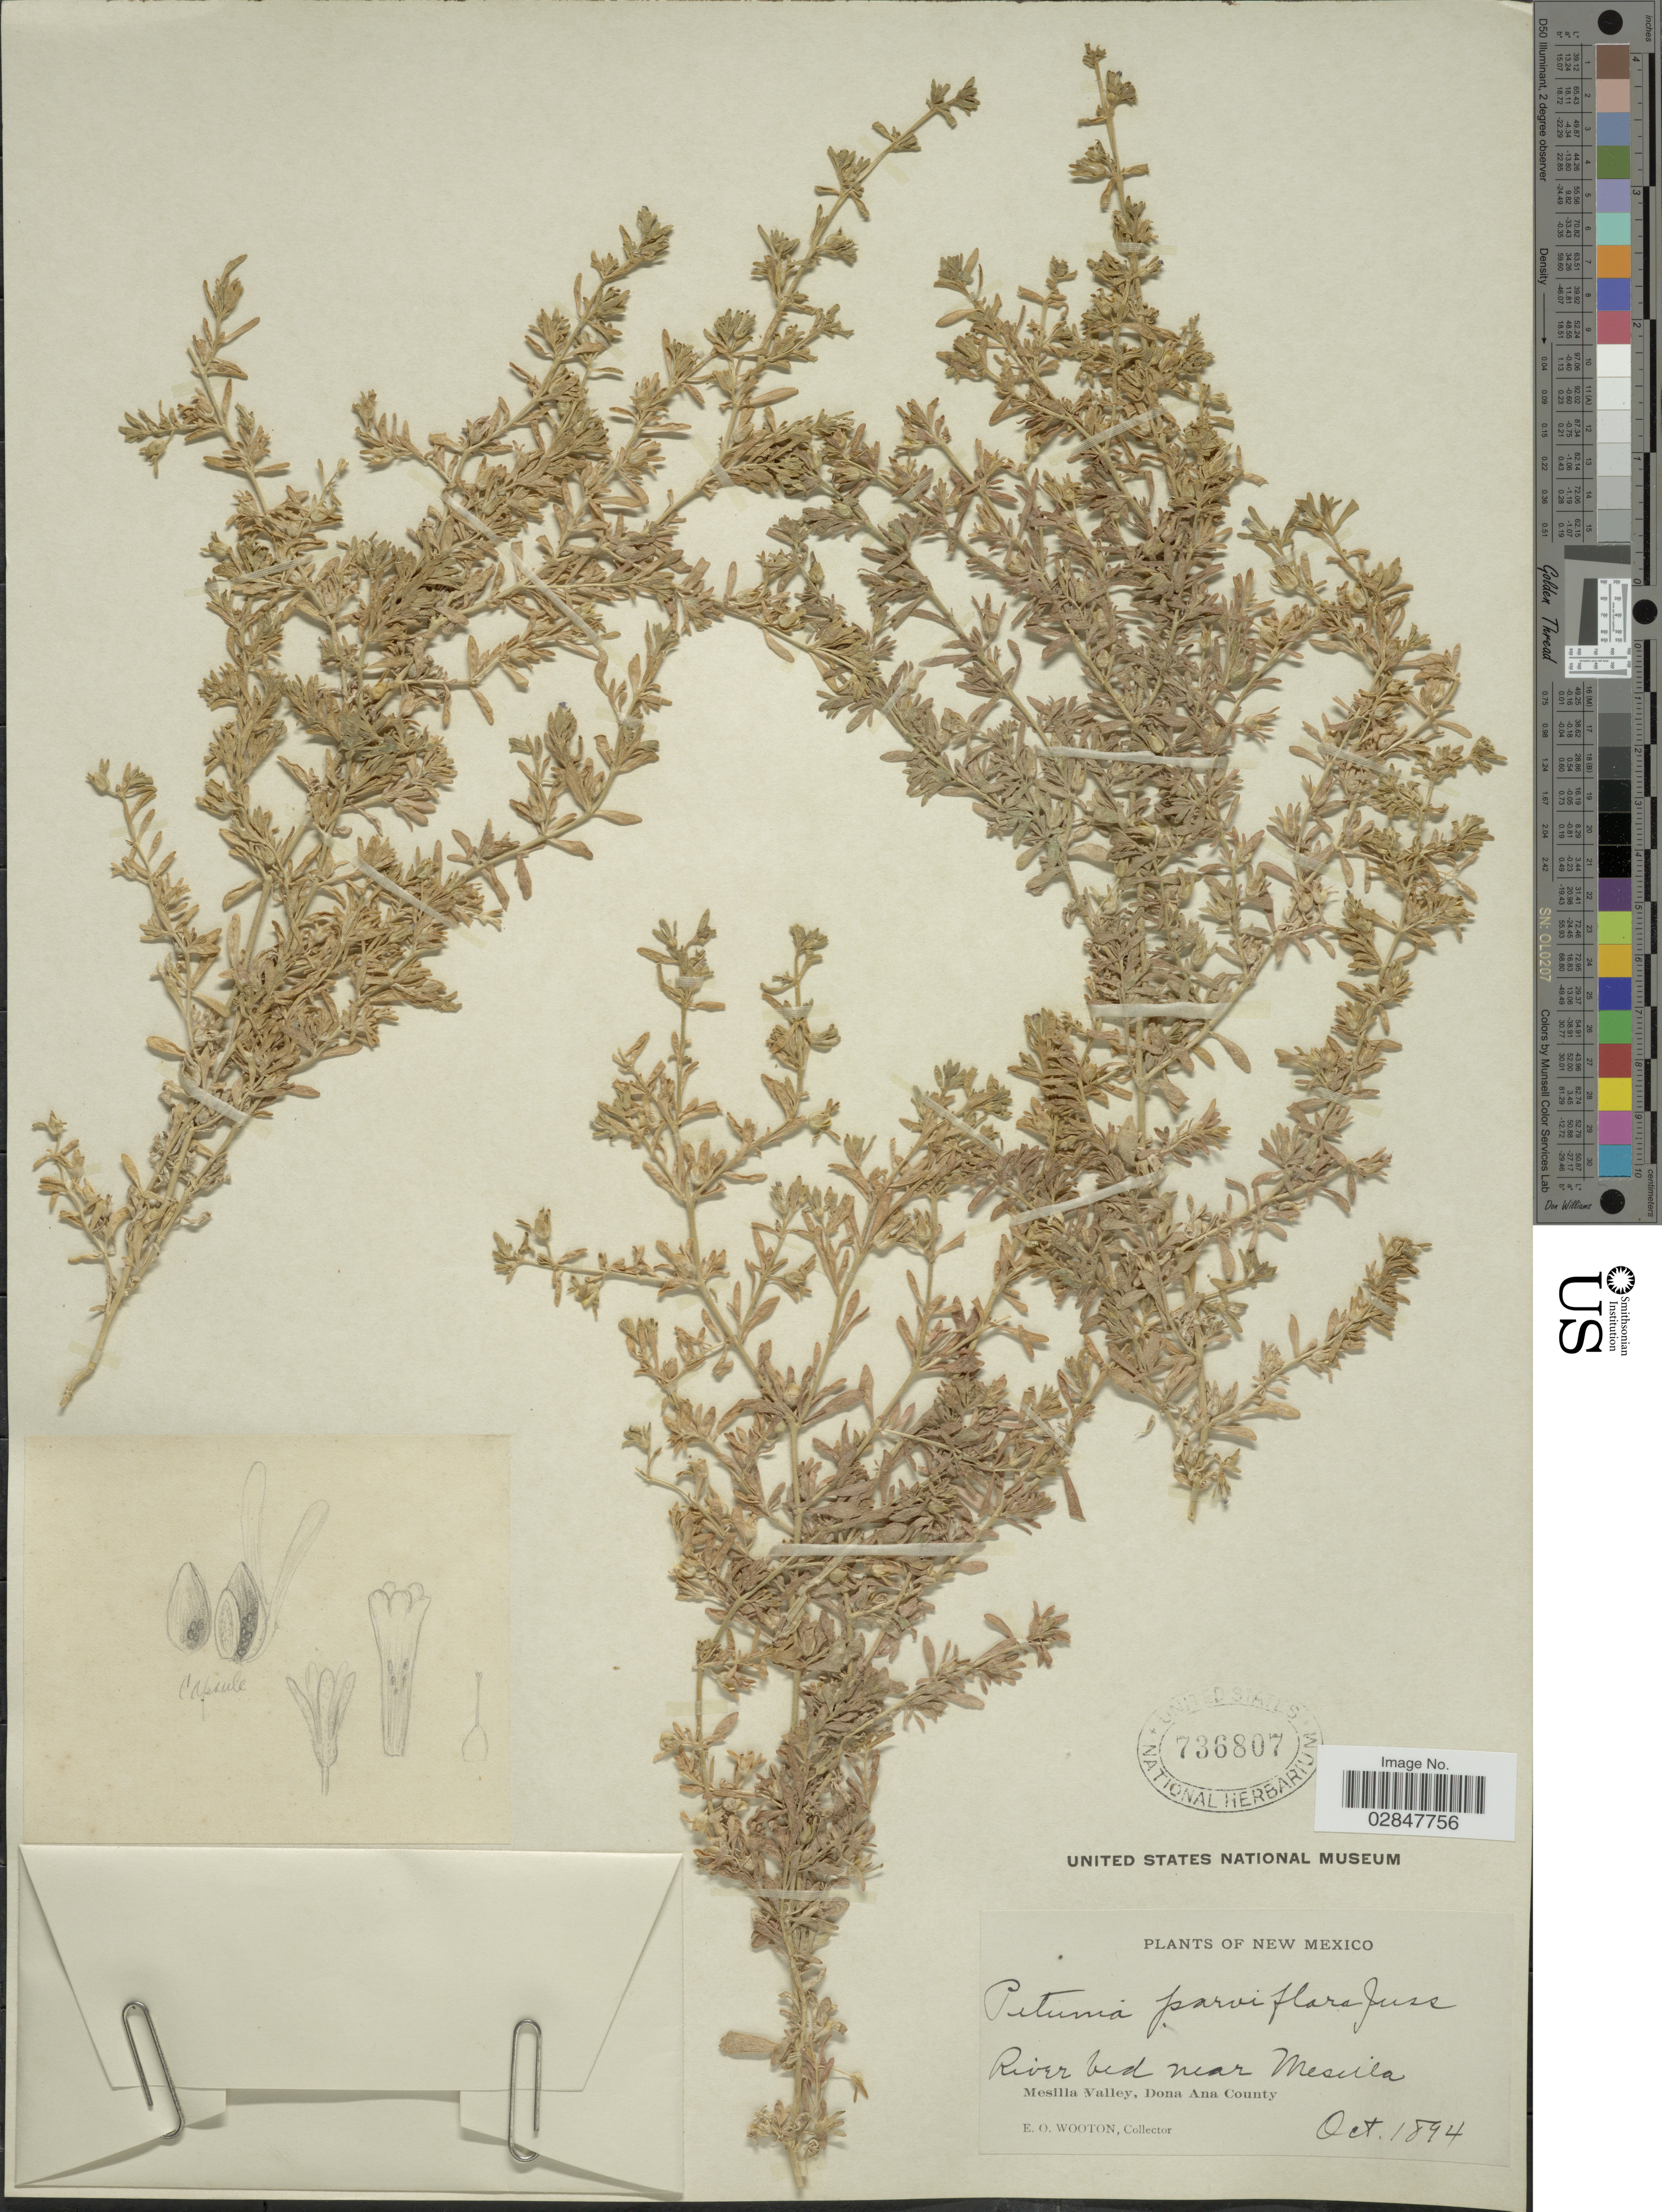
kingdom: Plantae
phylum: Tracheophyta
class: Magnoliopsida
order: Solanales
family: Solanaceae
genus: Petunia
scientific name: Petunia parviflora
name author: Juss.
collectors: E. O. Wooton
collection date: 1894-10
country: United States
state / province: New Mexico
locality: River bed near Mesilla, Mesilla Valley, Dona Ana County.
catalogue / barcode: US 736807